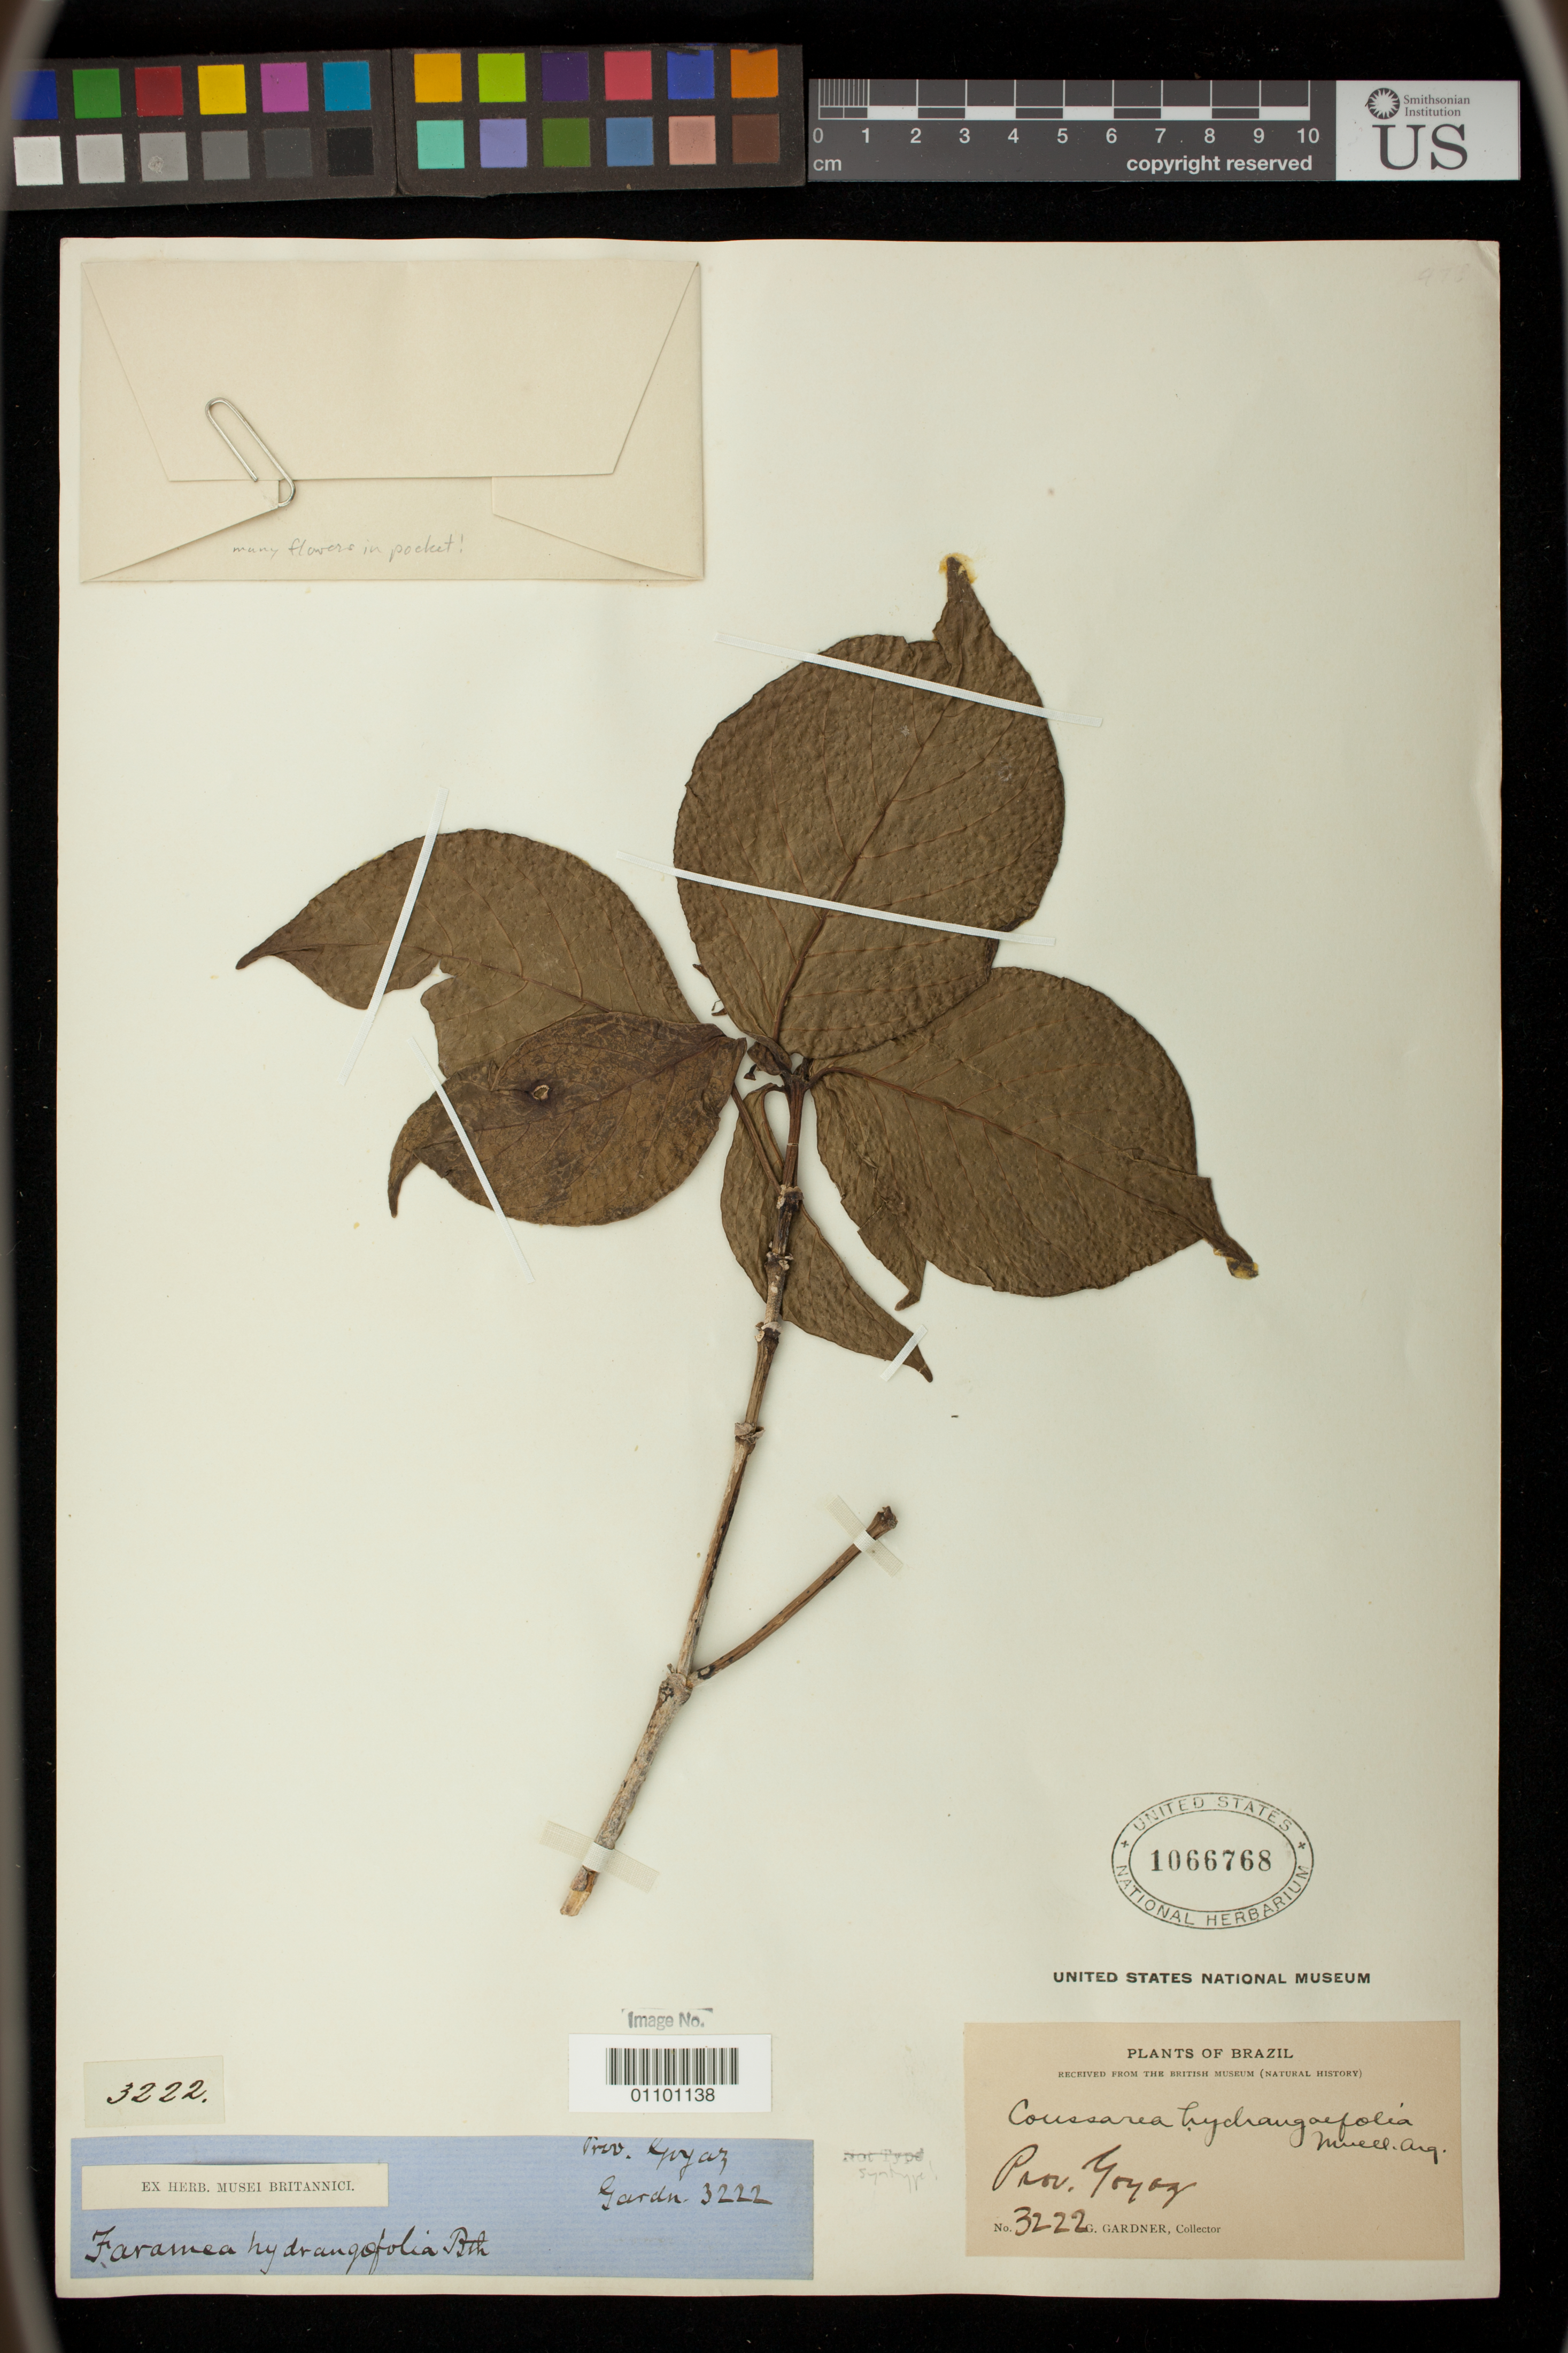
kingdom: Plantae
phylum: Tracheophyta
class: Magnoliopsida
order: Gentianales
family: Rubiaceae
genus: Faramea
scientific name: Faramea hydrangeifolia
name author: Benth.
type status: Syntype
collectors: G. Gardner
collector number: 3222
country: Brazil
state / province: Goiás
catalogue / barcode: US 1066768